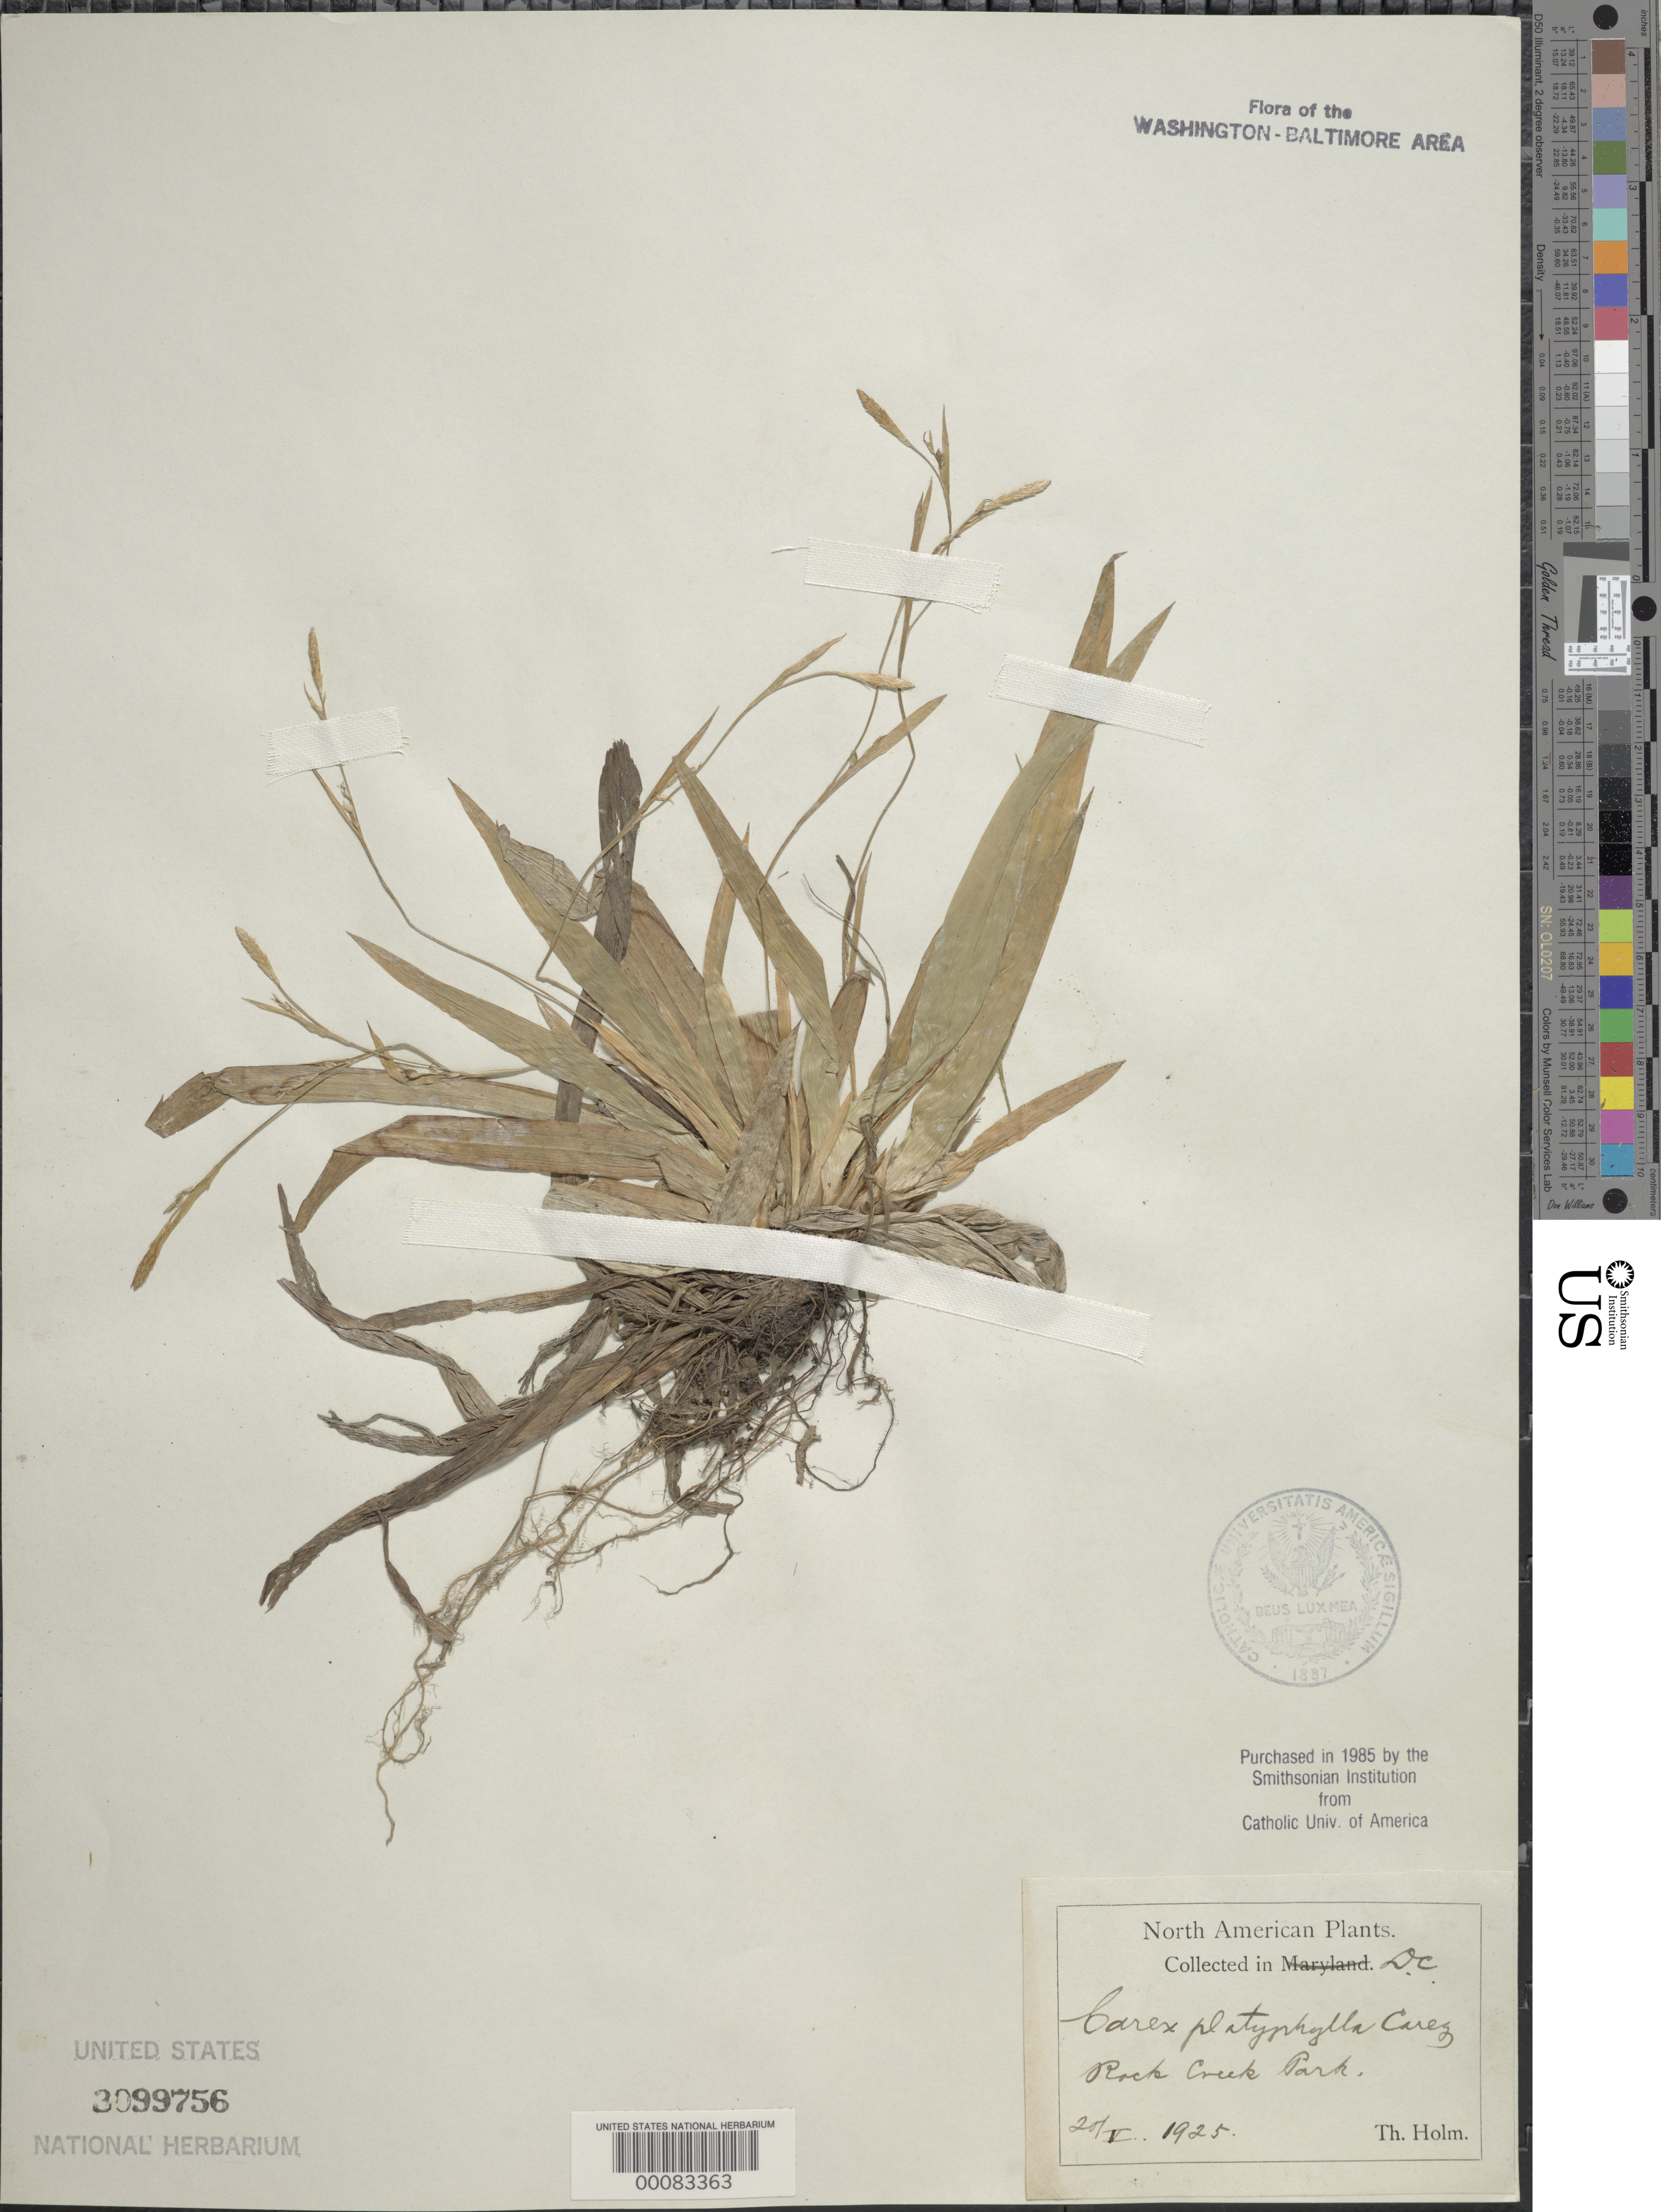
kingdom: Plantae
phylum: Tracheophyta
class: Liliopsida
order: Poales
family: Cyperaceae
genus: Carex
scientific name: Carex platyphylla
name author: J. Carey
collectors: T. Holm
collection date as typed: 20 May 1925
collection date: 1925-05-20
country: United States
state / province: District of Columbia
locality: Rock Creek Park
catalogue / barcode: US 3099756